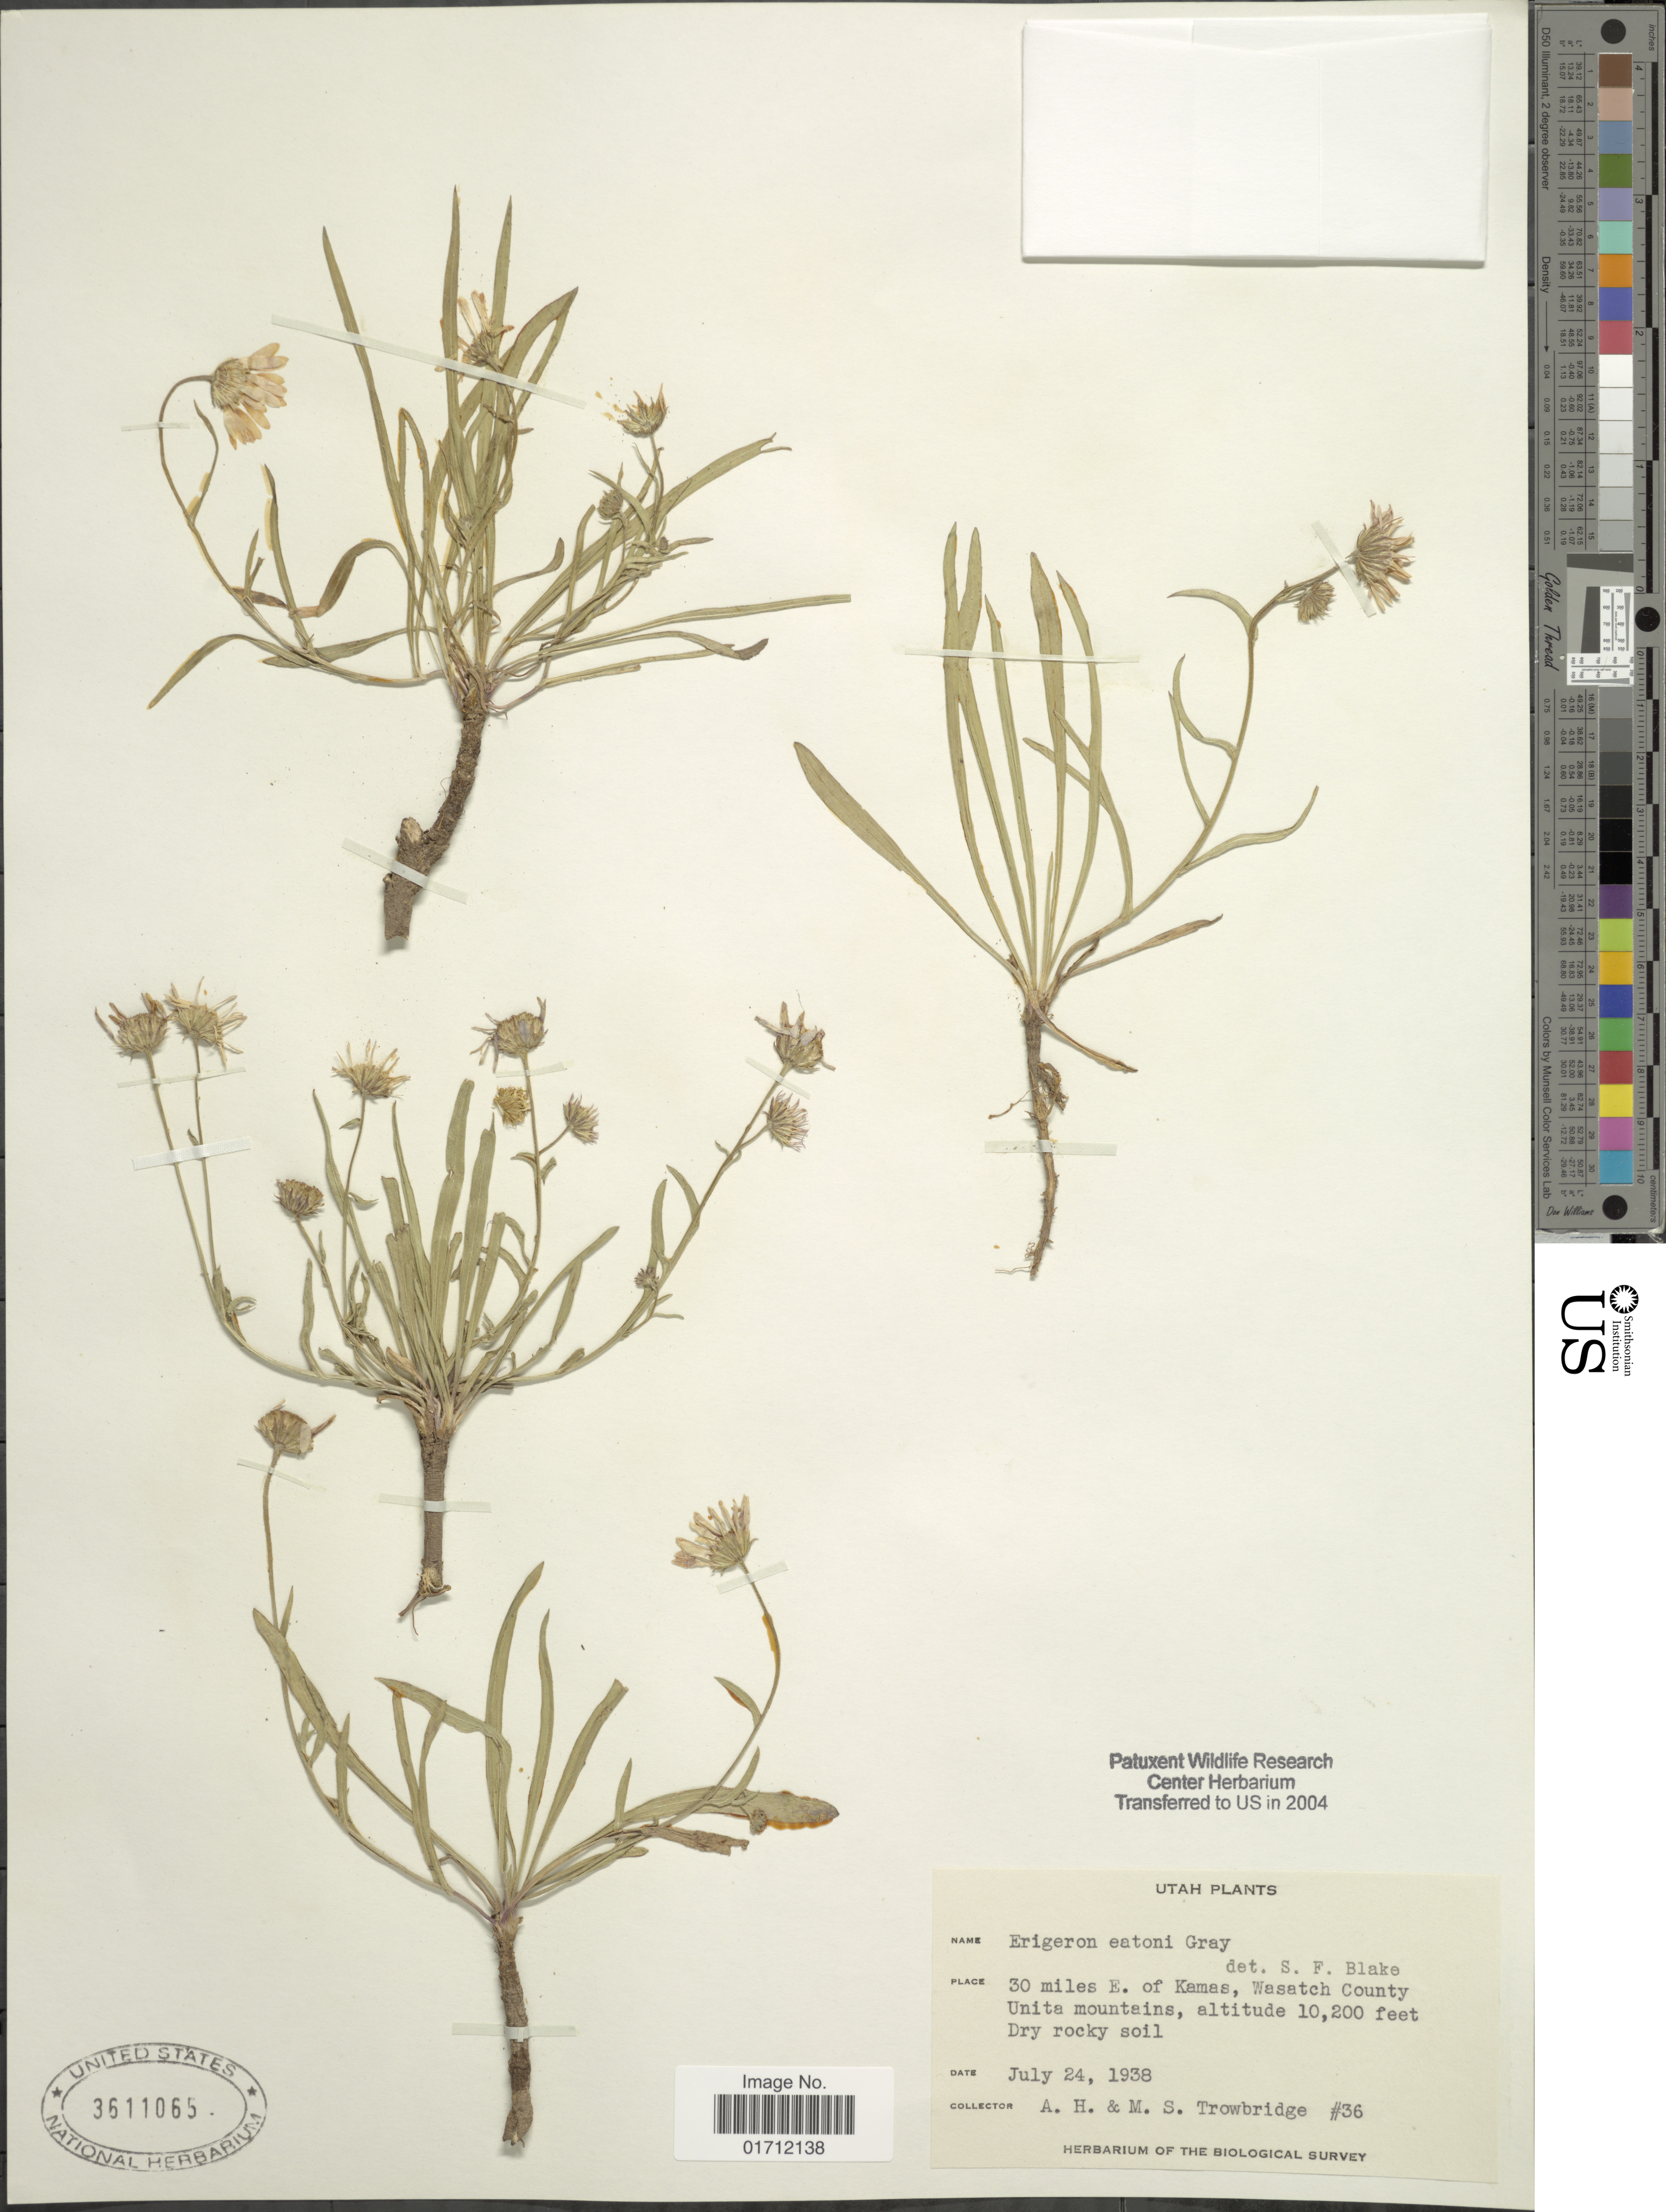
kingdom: Plantae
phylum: Tracheophyta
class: Magnoliopsida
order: Asterales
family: Asteraceae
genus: Erigeron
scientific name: Erigeron eatonii var. eatonii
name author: A. Gray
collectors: A. H. Trowbridge & M. Trowbridge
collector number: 36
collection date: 1938-07-24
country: United States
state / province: Utah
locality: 30 miles E. of Kamas, Wasatch County Unita mountains.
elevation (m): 3109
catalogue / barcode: US 3611065